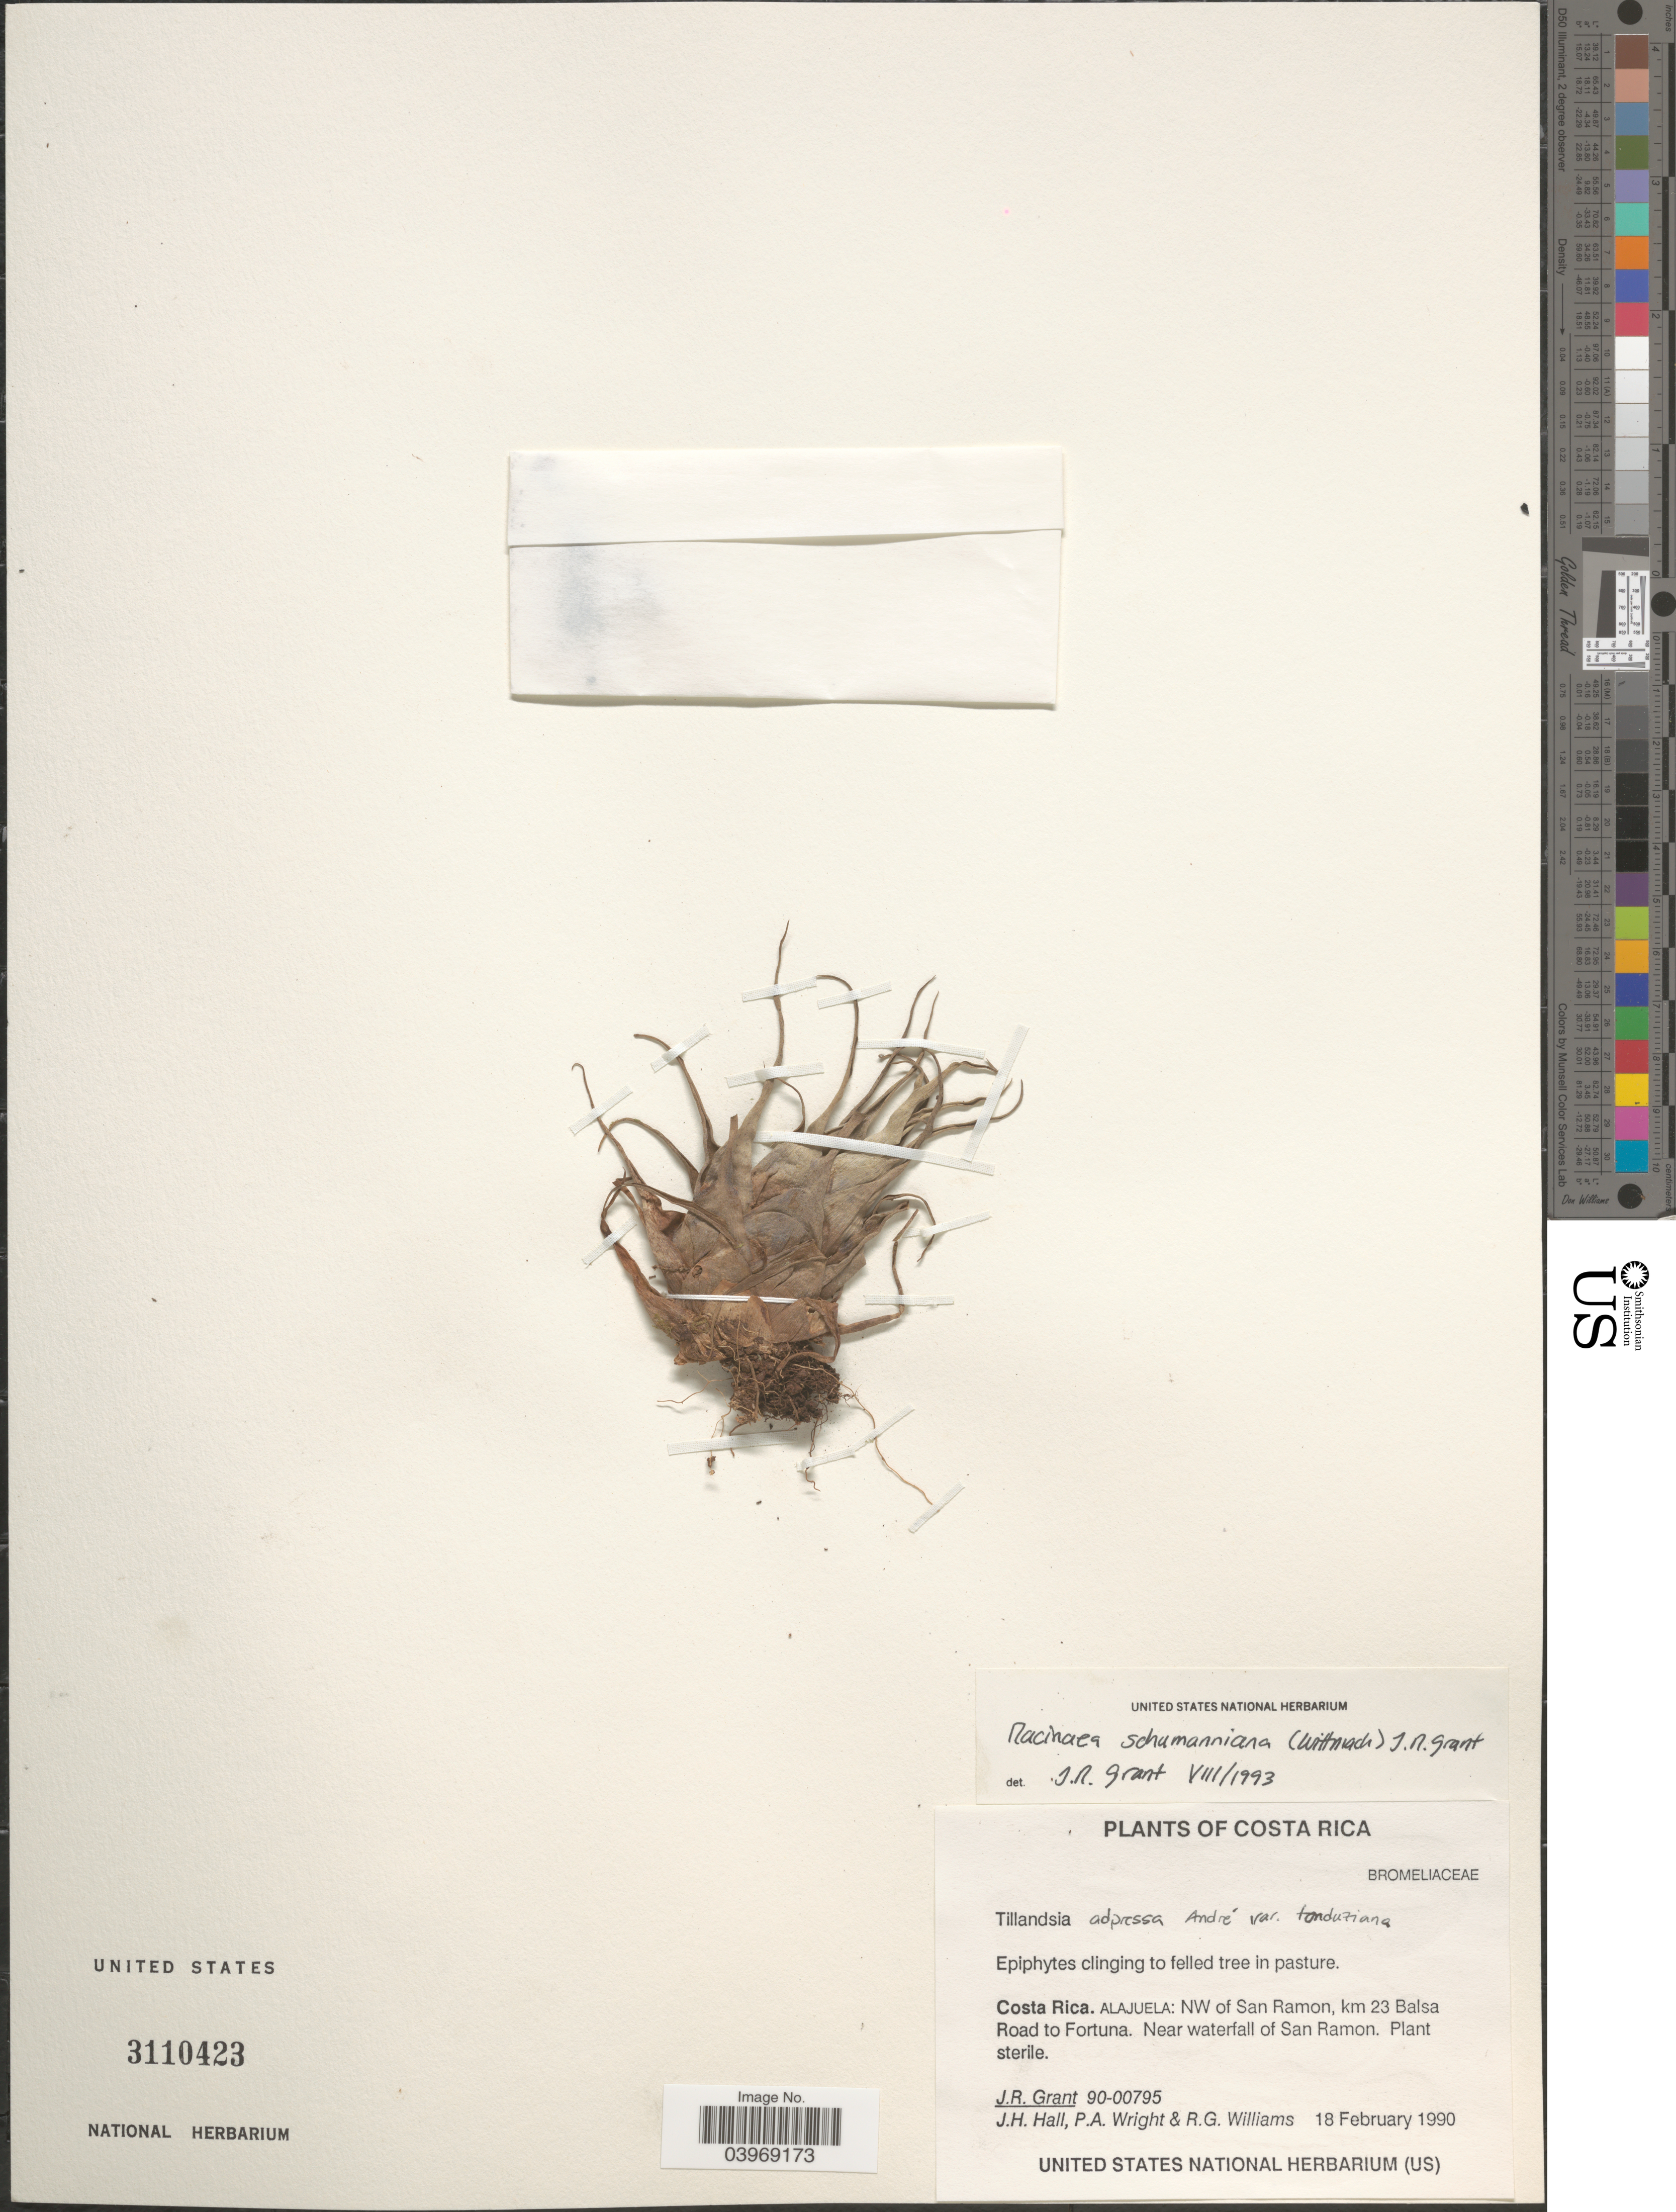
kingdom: Plantae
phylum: Tracheophyta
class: Liliopsida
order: Poales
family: Bromeliaceae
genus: Racinaea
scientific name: Racinaea schumanniana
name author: (Wittm.) J.R. Grant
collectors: J. Grant, J. Hall, P. A. Wright & R. G. Williams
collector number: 90-00795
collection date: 1990-02-18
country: Costa Rica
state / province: Alajuela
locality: NW of San Ramon, km 23 Balsa Road to Fortuna. Near waterfall of San Ramon.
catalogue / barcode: US 3110423